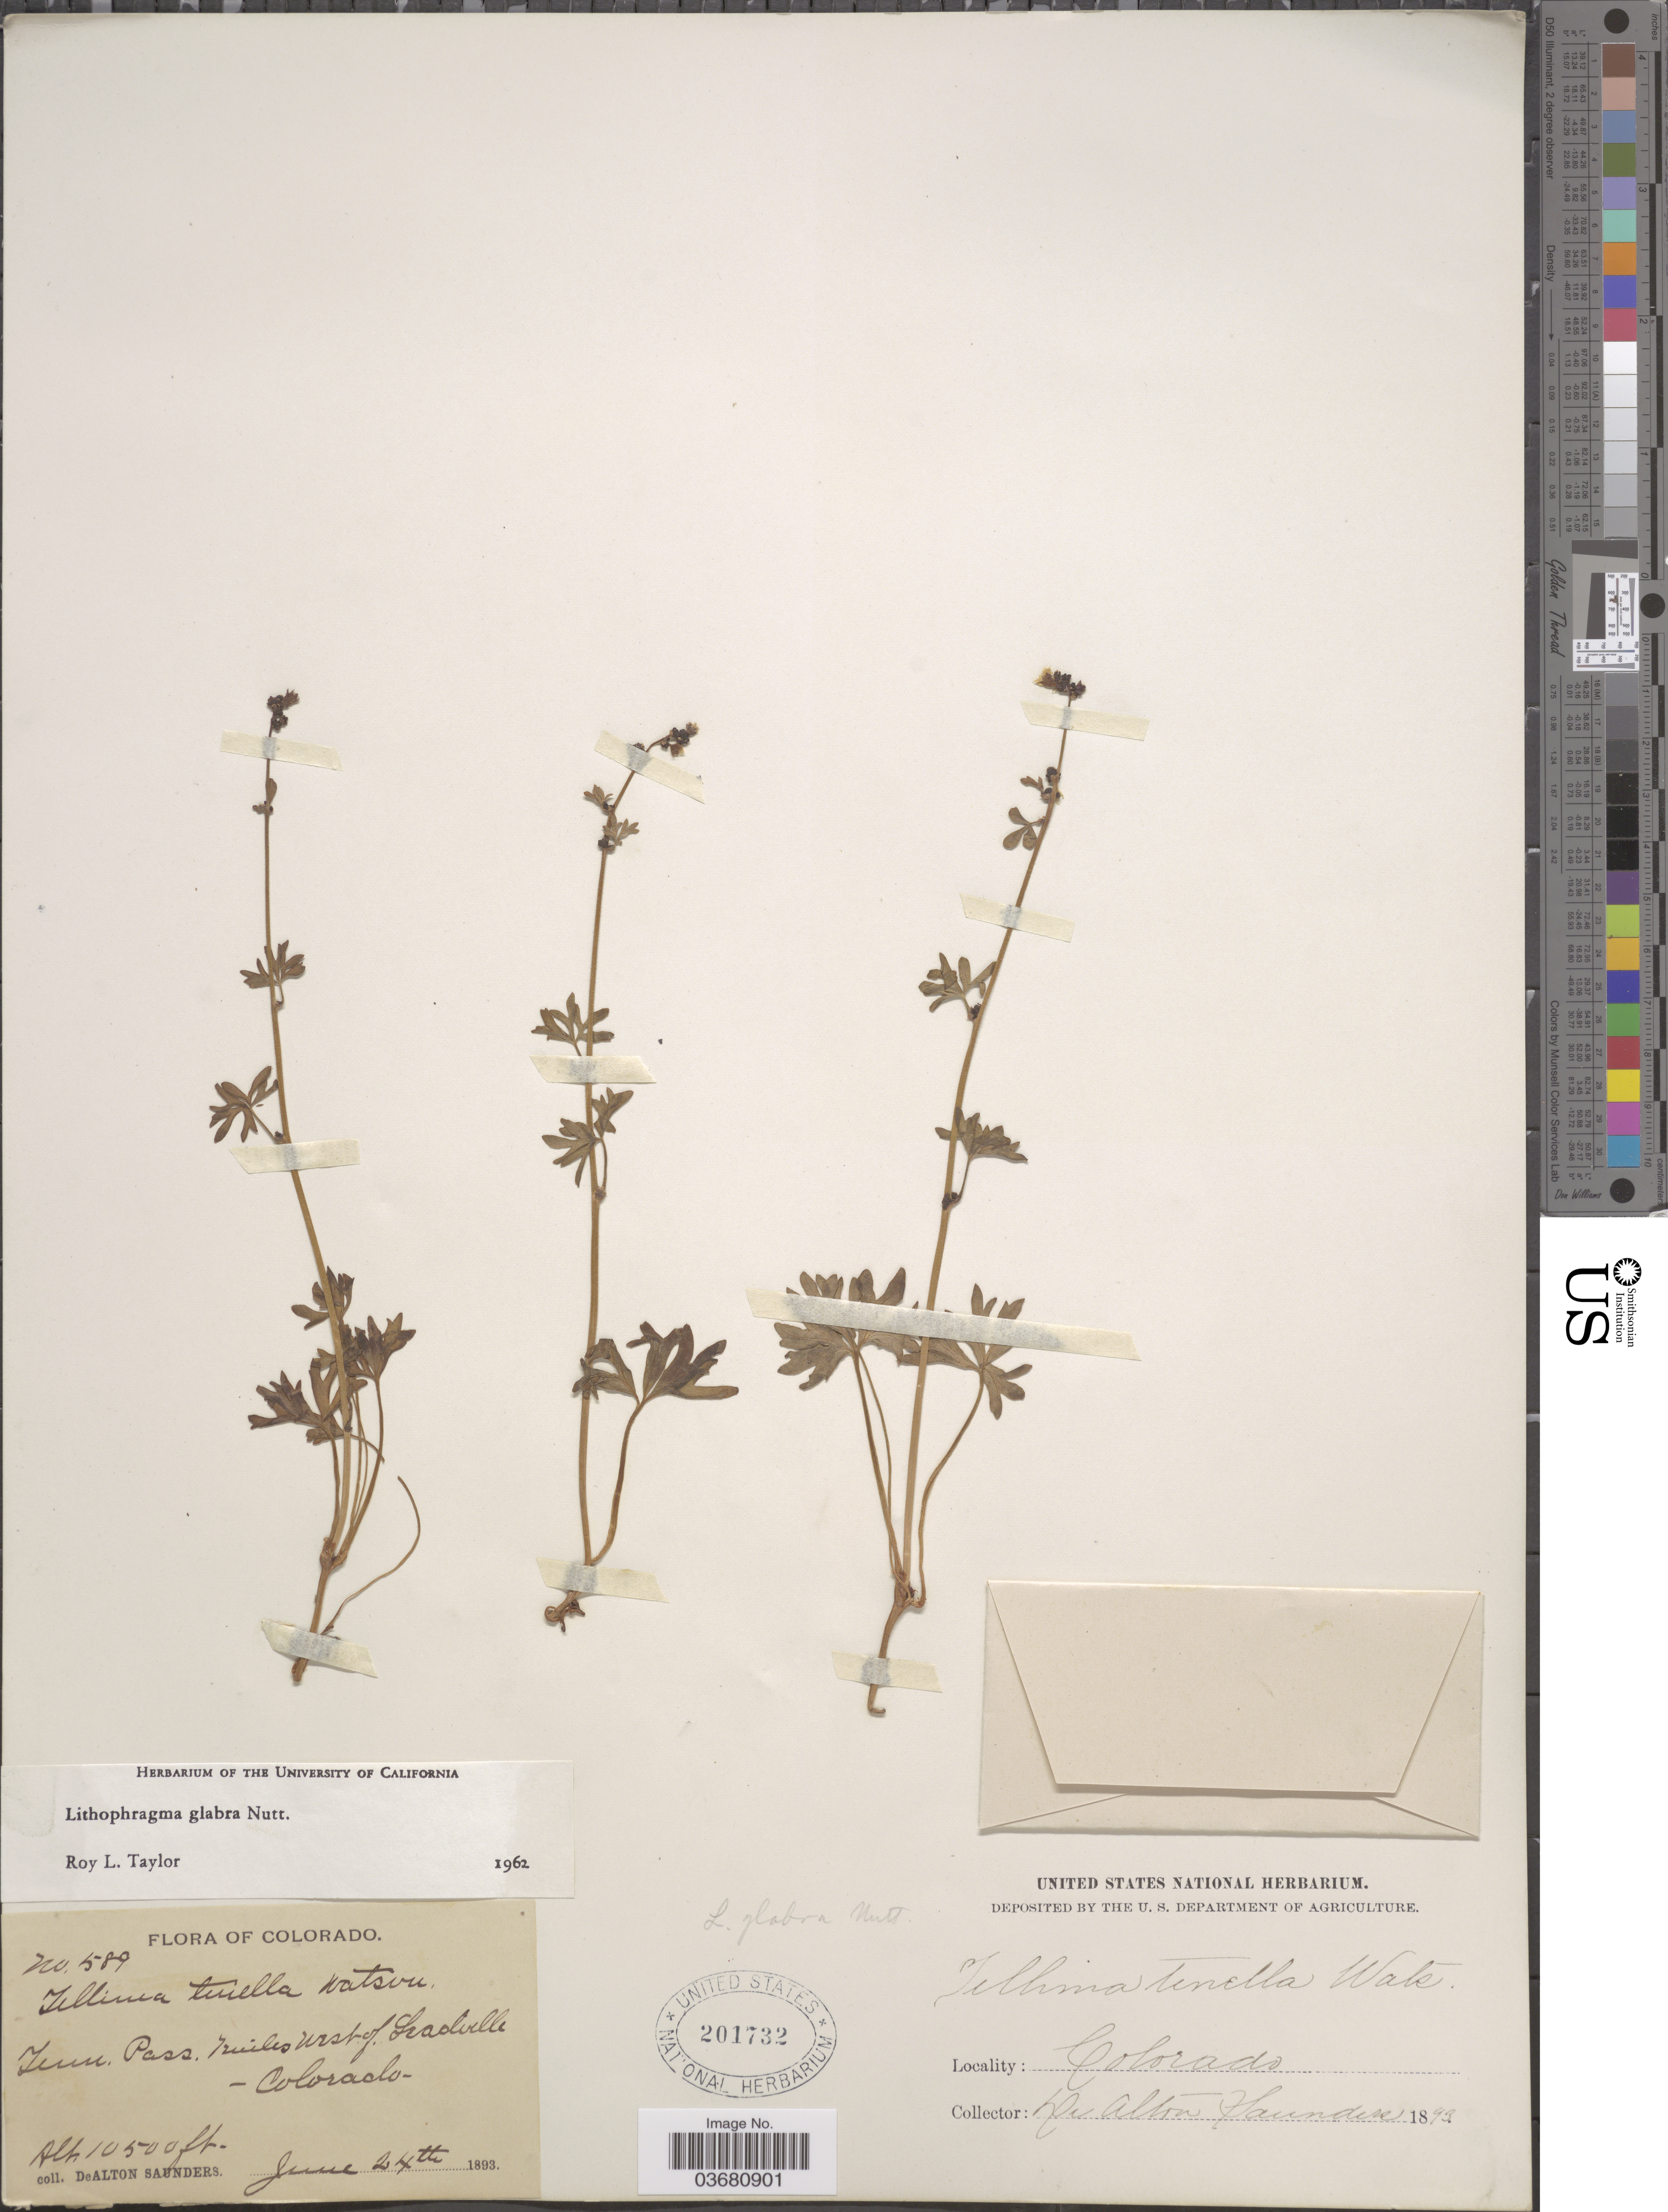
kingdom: Plantae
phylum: Tracheophyta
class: Magnoliopsida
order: Saxifragales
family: Saxifragaceae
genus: Lithophragma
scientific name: Lithophragma glabrum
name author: Nutt.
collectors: D. A. Saunders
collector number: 589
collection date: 1893-06-24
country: United States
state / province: Colorado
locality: Tenn. Pass. 7 miles west of Leadville.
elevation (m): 3200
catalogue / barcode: US 201732